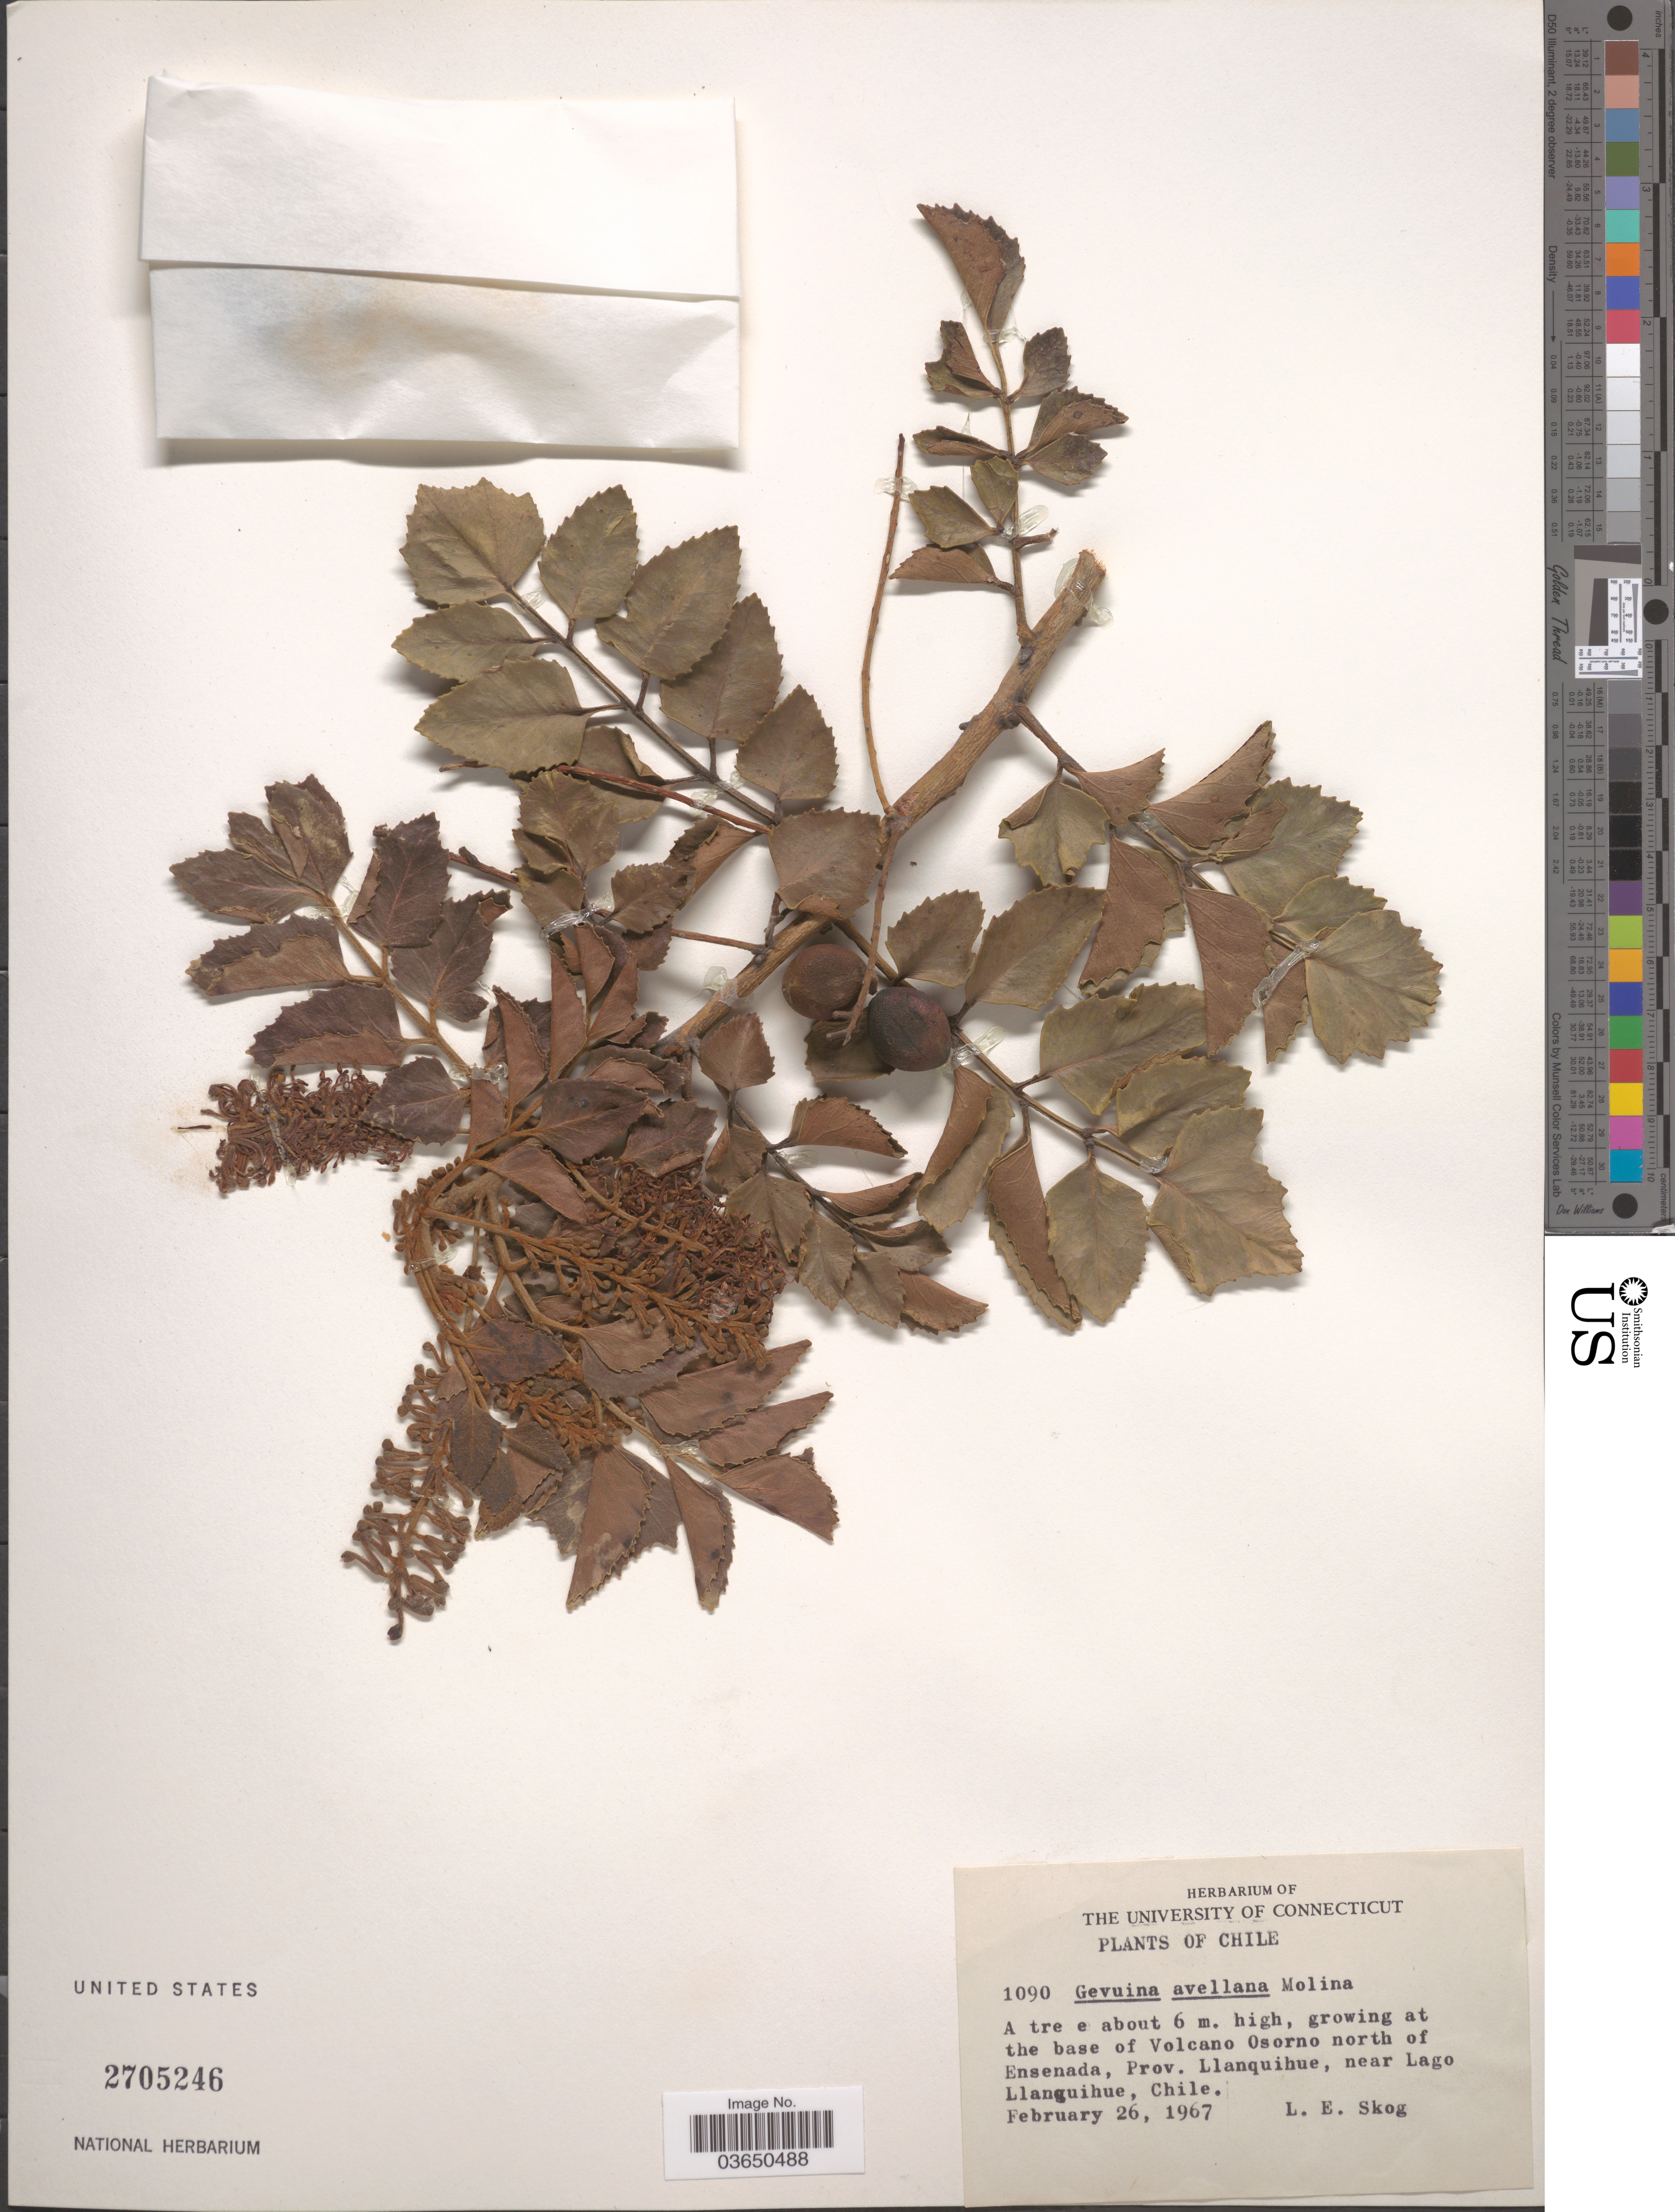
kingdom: Plantae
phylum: Tracheophyta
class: Magnoliopsida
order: Proteales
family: Proteaceae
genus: Gevuina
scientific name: Gevuina avellana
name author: Molina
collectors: L. E. Skog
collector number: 1090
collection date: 1967-02-26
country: Chile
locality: At the base of Volcano Osorno north of Ensenada, Prov. Llanquihue, near Lago Llanquihue.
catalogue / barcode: US 2705246